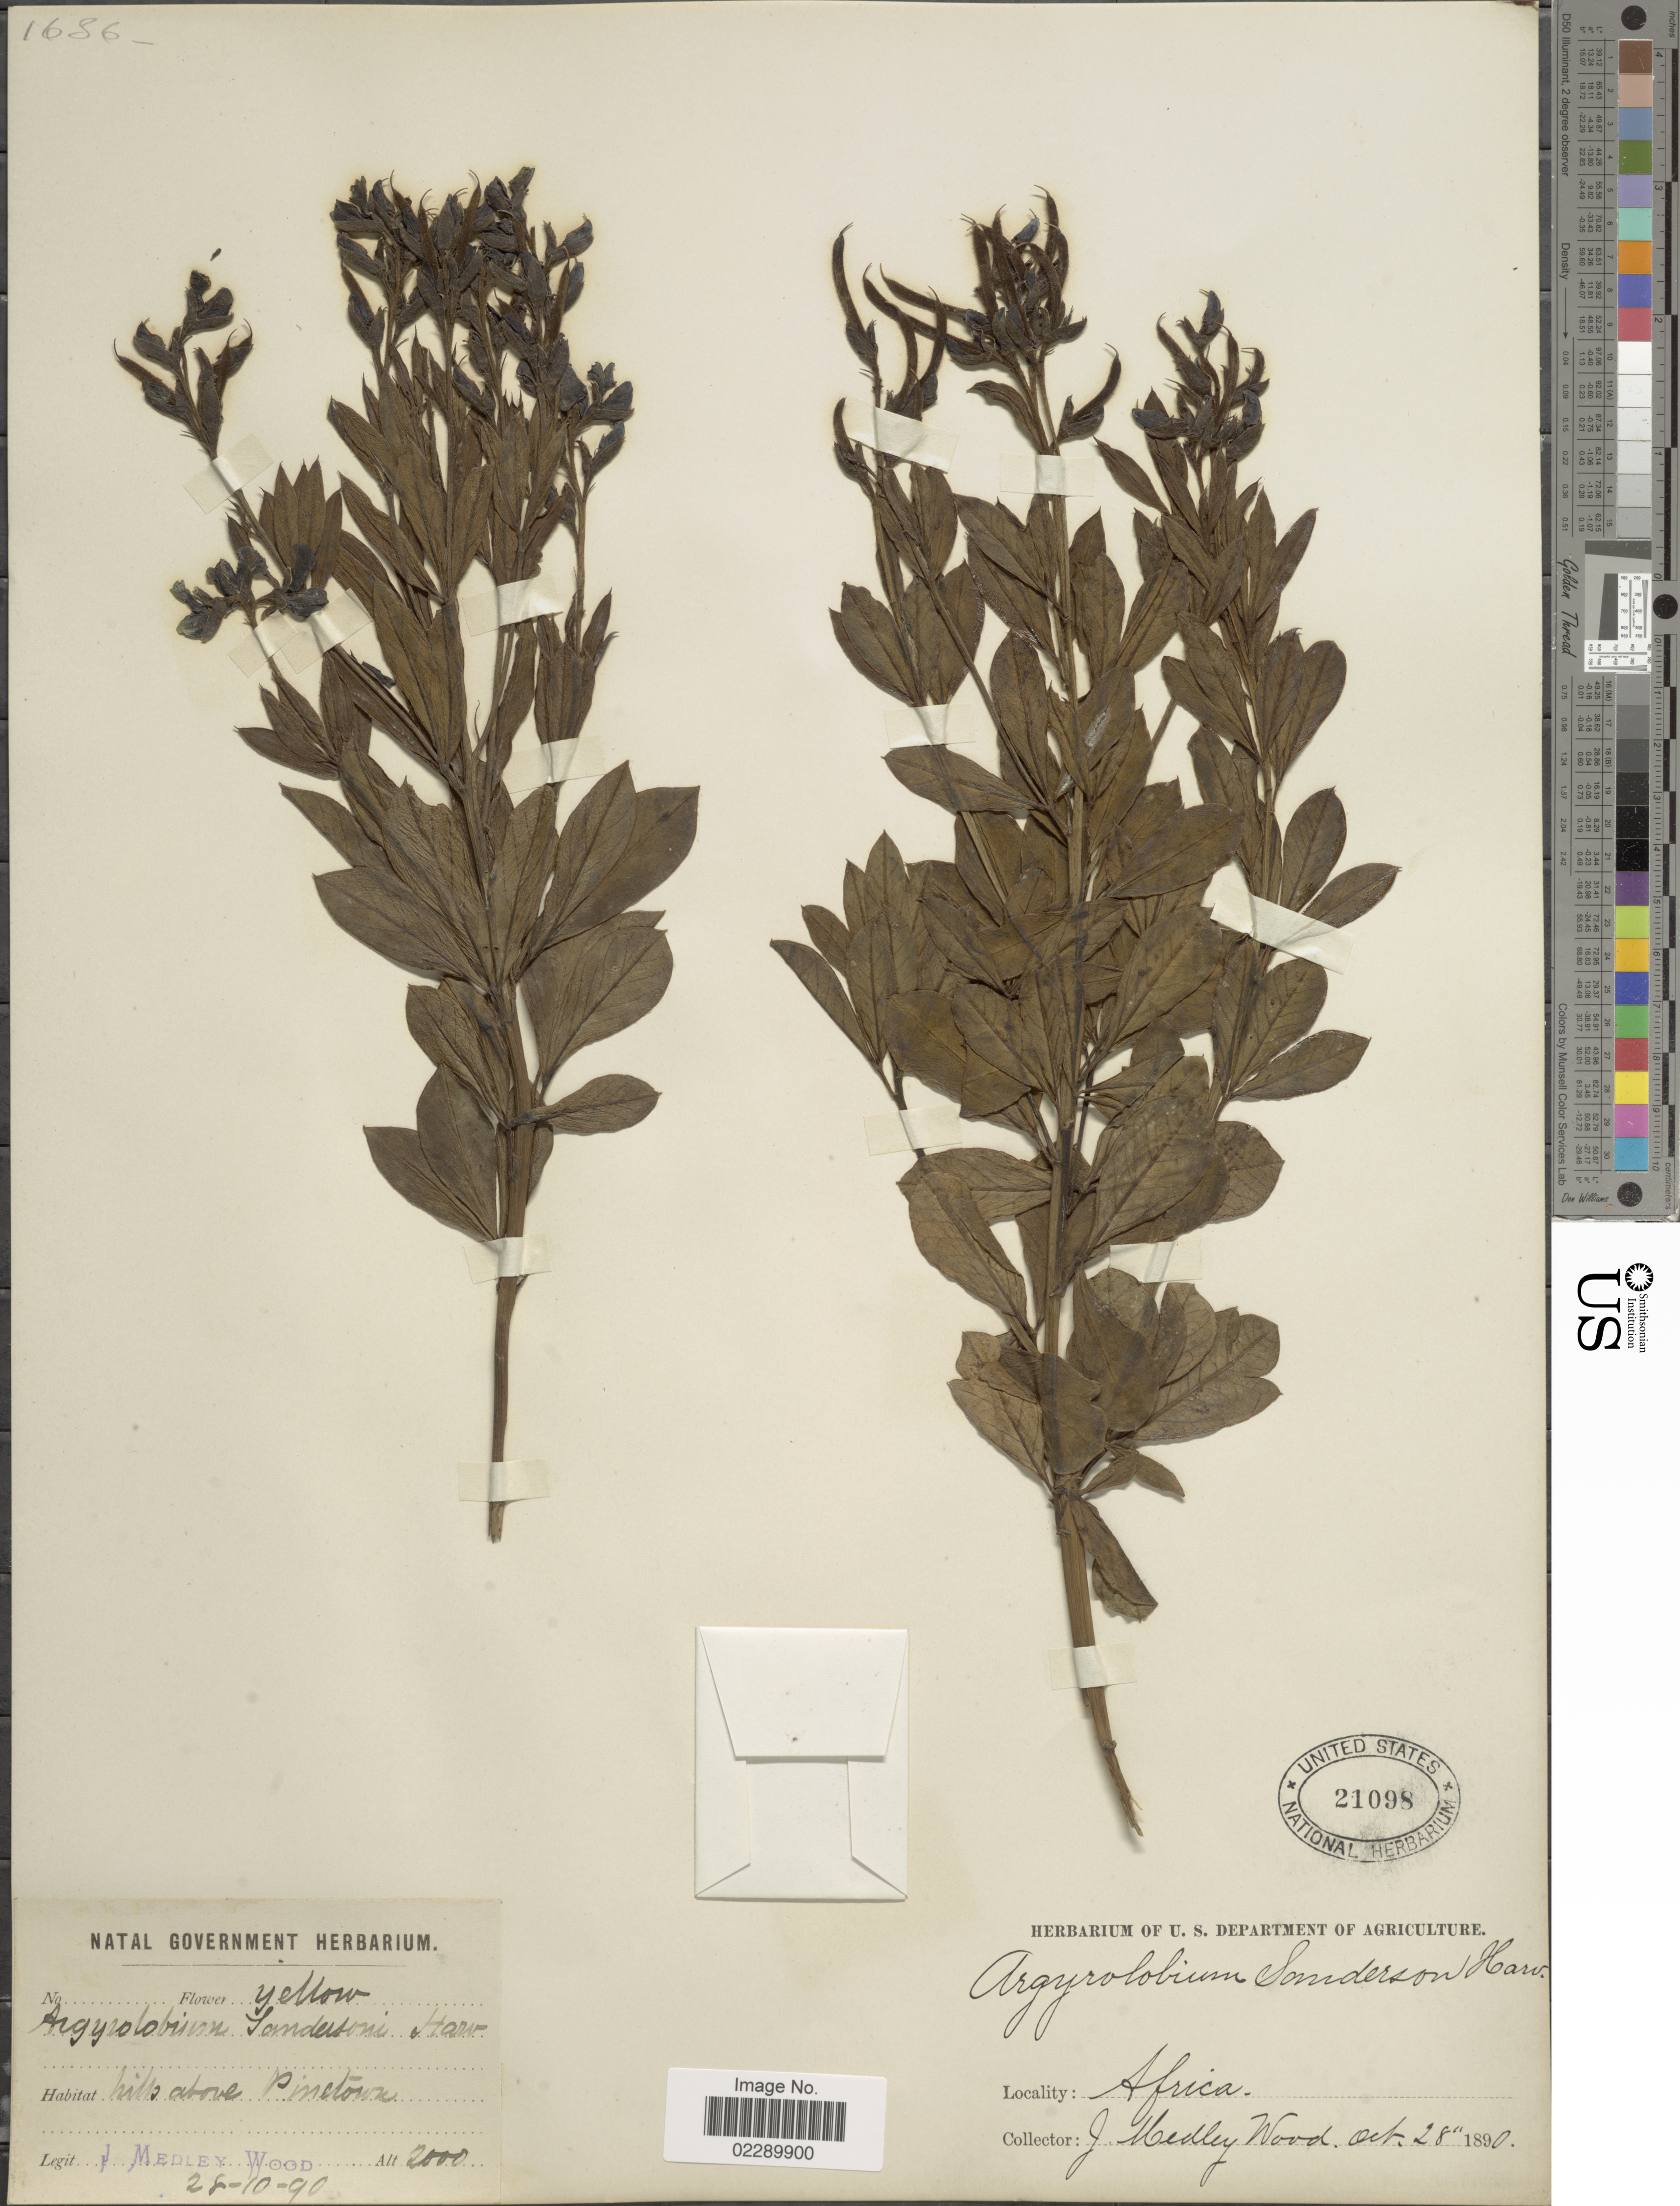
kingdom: Plantae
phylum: Tracheophyta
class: Magnoliopsida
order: Fabales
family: Fabaceae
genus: Argyrolobium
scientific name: Argyrolobium sandersonii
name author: Harv.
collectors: J. Medley Wood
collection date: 1890-10-26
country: South Africa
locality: Hills above Pinetown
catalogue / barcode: US 21098